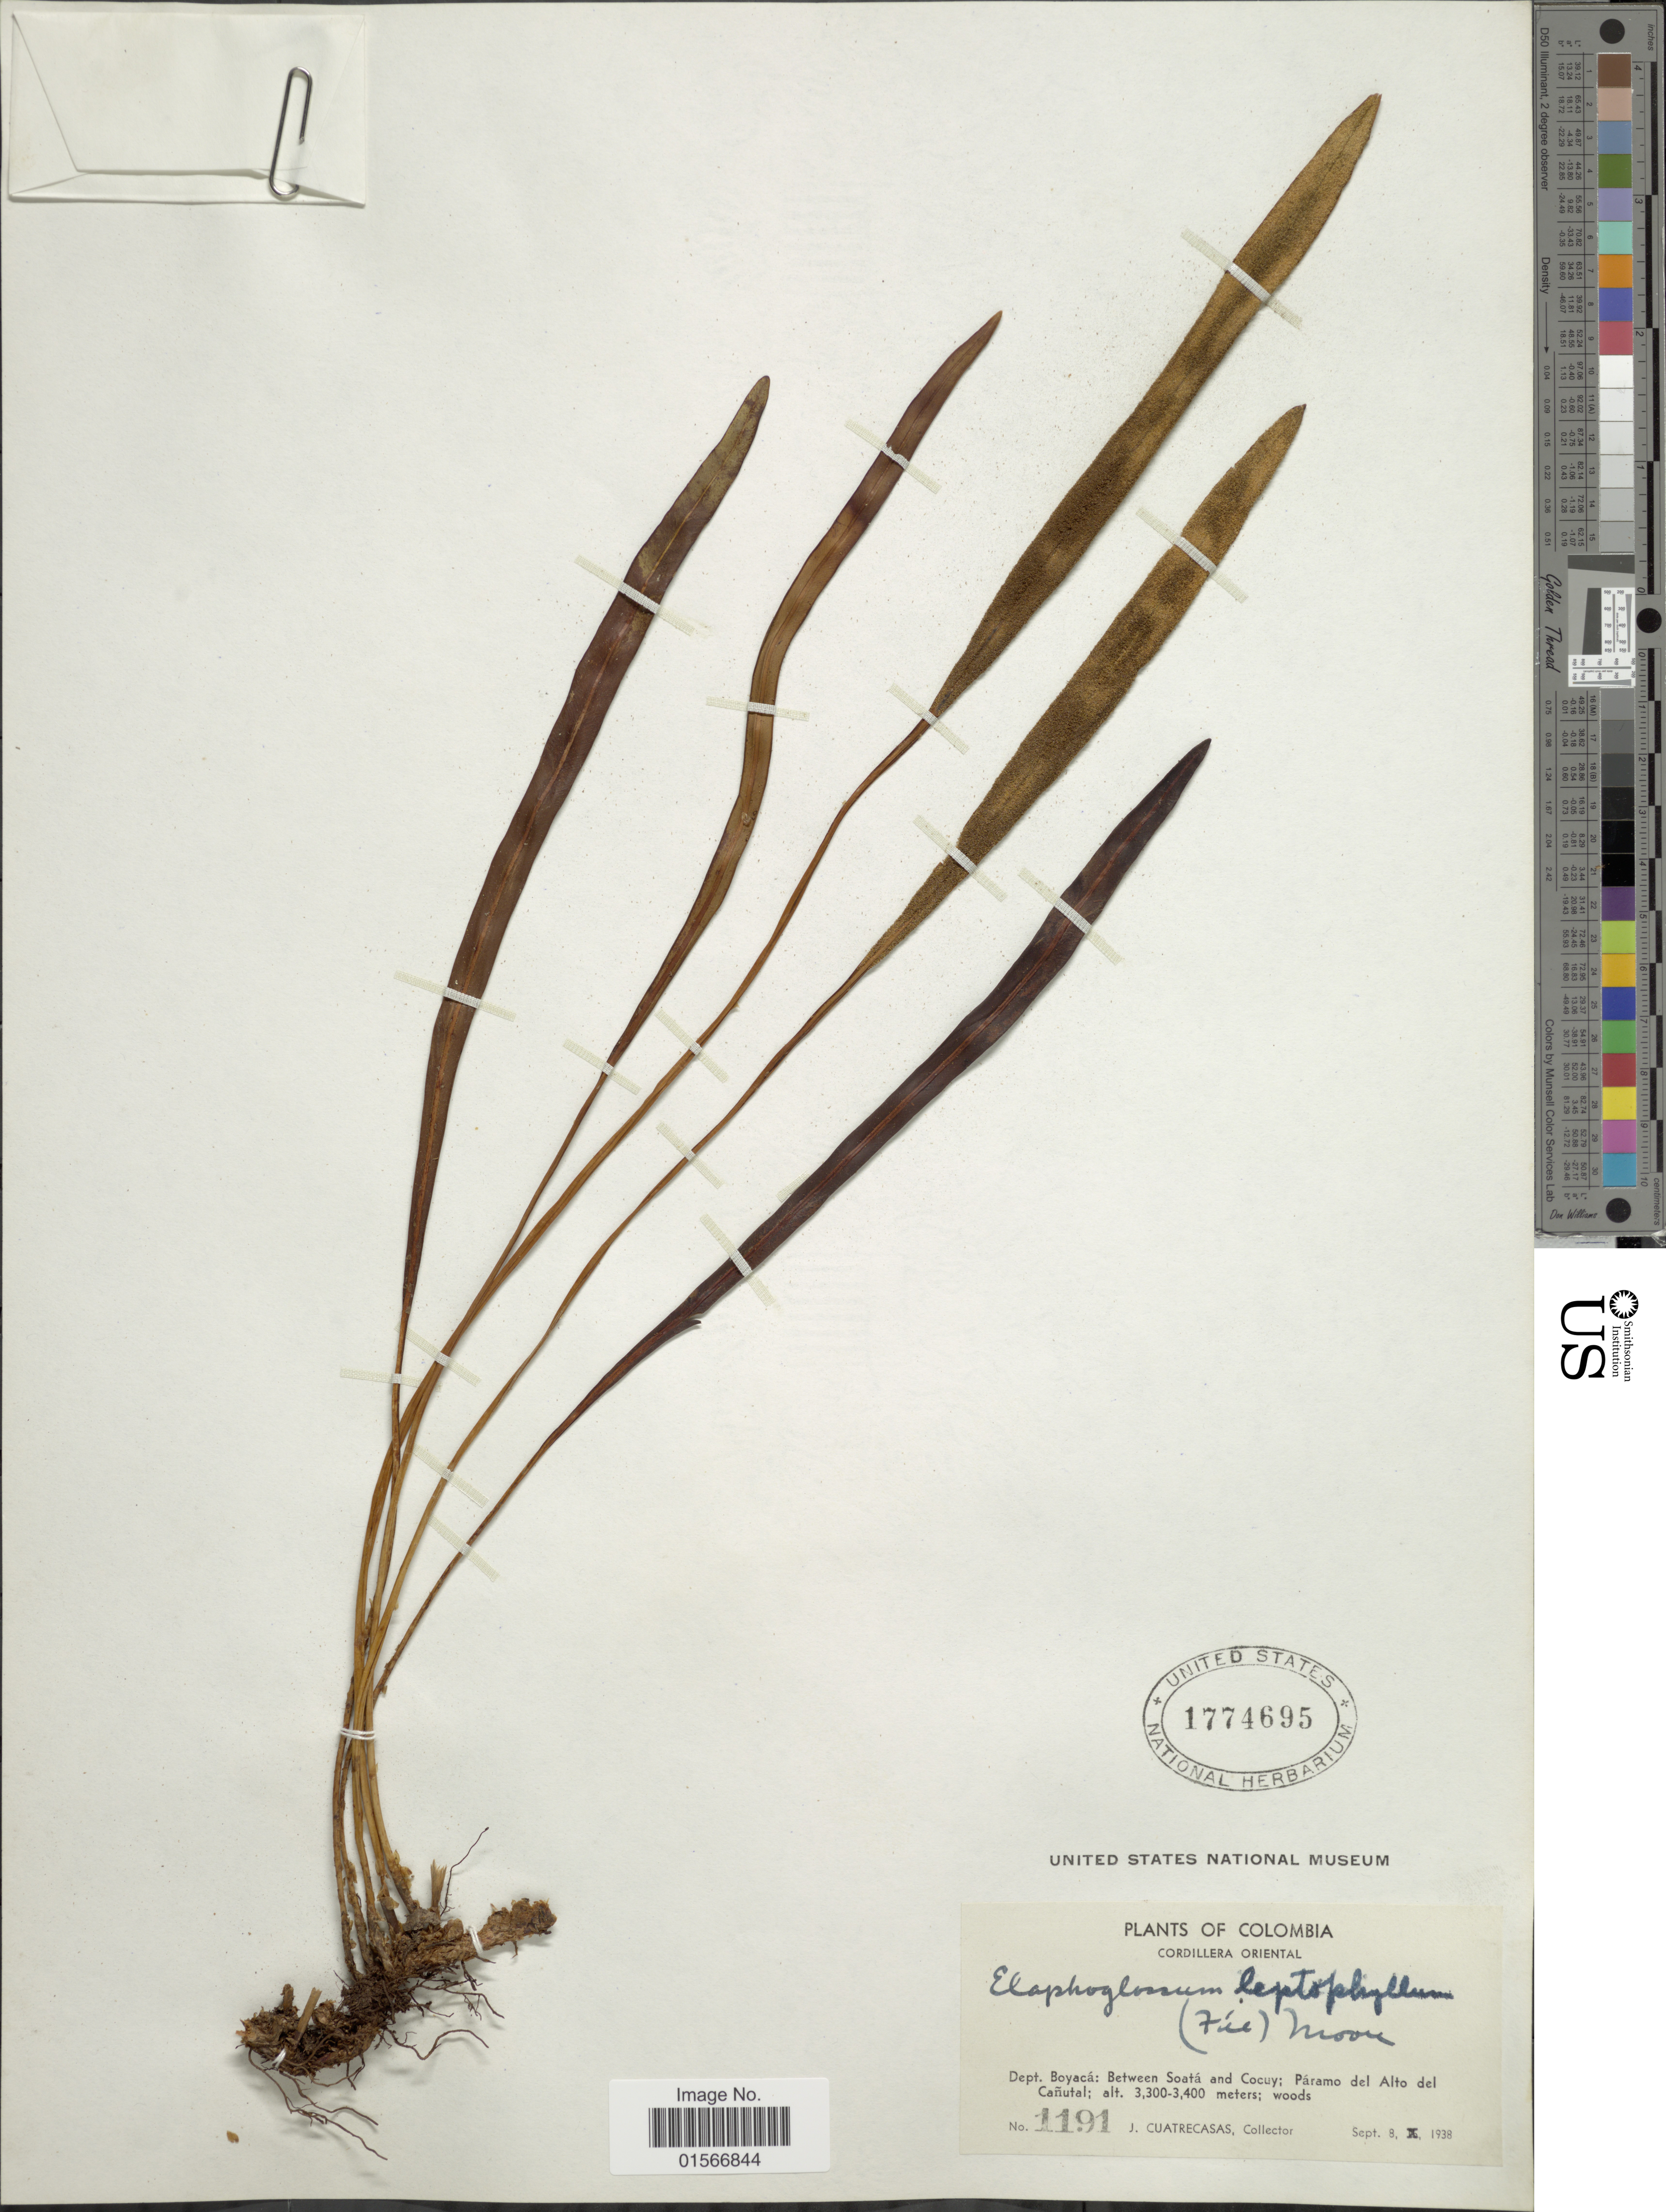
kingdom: Plantae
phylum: Tracheophyta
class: Polypodiopsida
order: Polypodiales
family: Dryopteridaceae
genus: Elaphoglossum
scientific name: Elaphoglossum leptophyllum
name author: (Fée) T. Moore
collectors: J. Cuatrecasas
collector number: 1191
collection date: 1938-09-08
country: Colombia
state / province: Boyacá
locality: Cordillera Oriental, Dept. Boyacá: Between Soatá and Cocuy; Páramo del Alto del Cañutal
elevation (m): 3300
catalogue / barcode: US 1774695